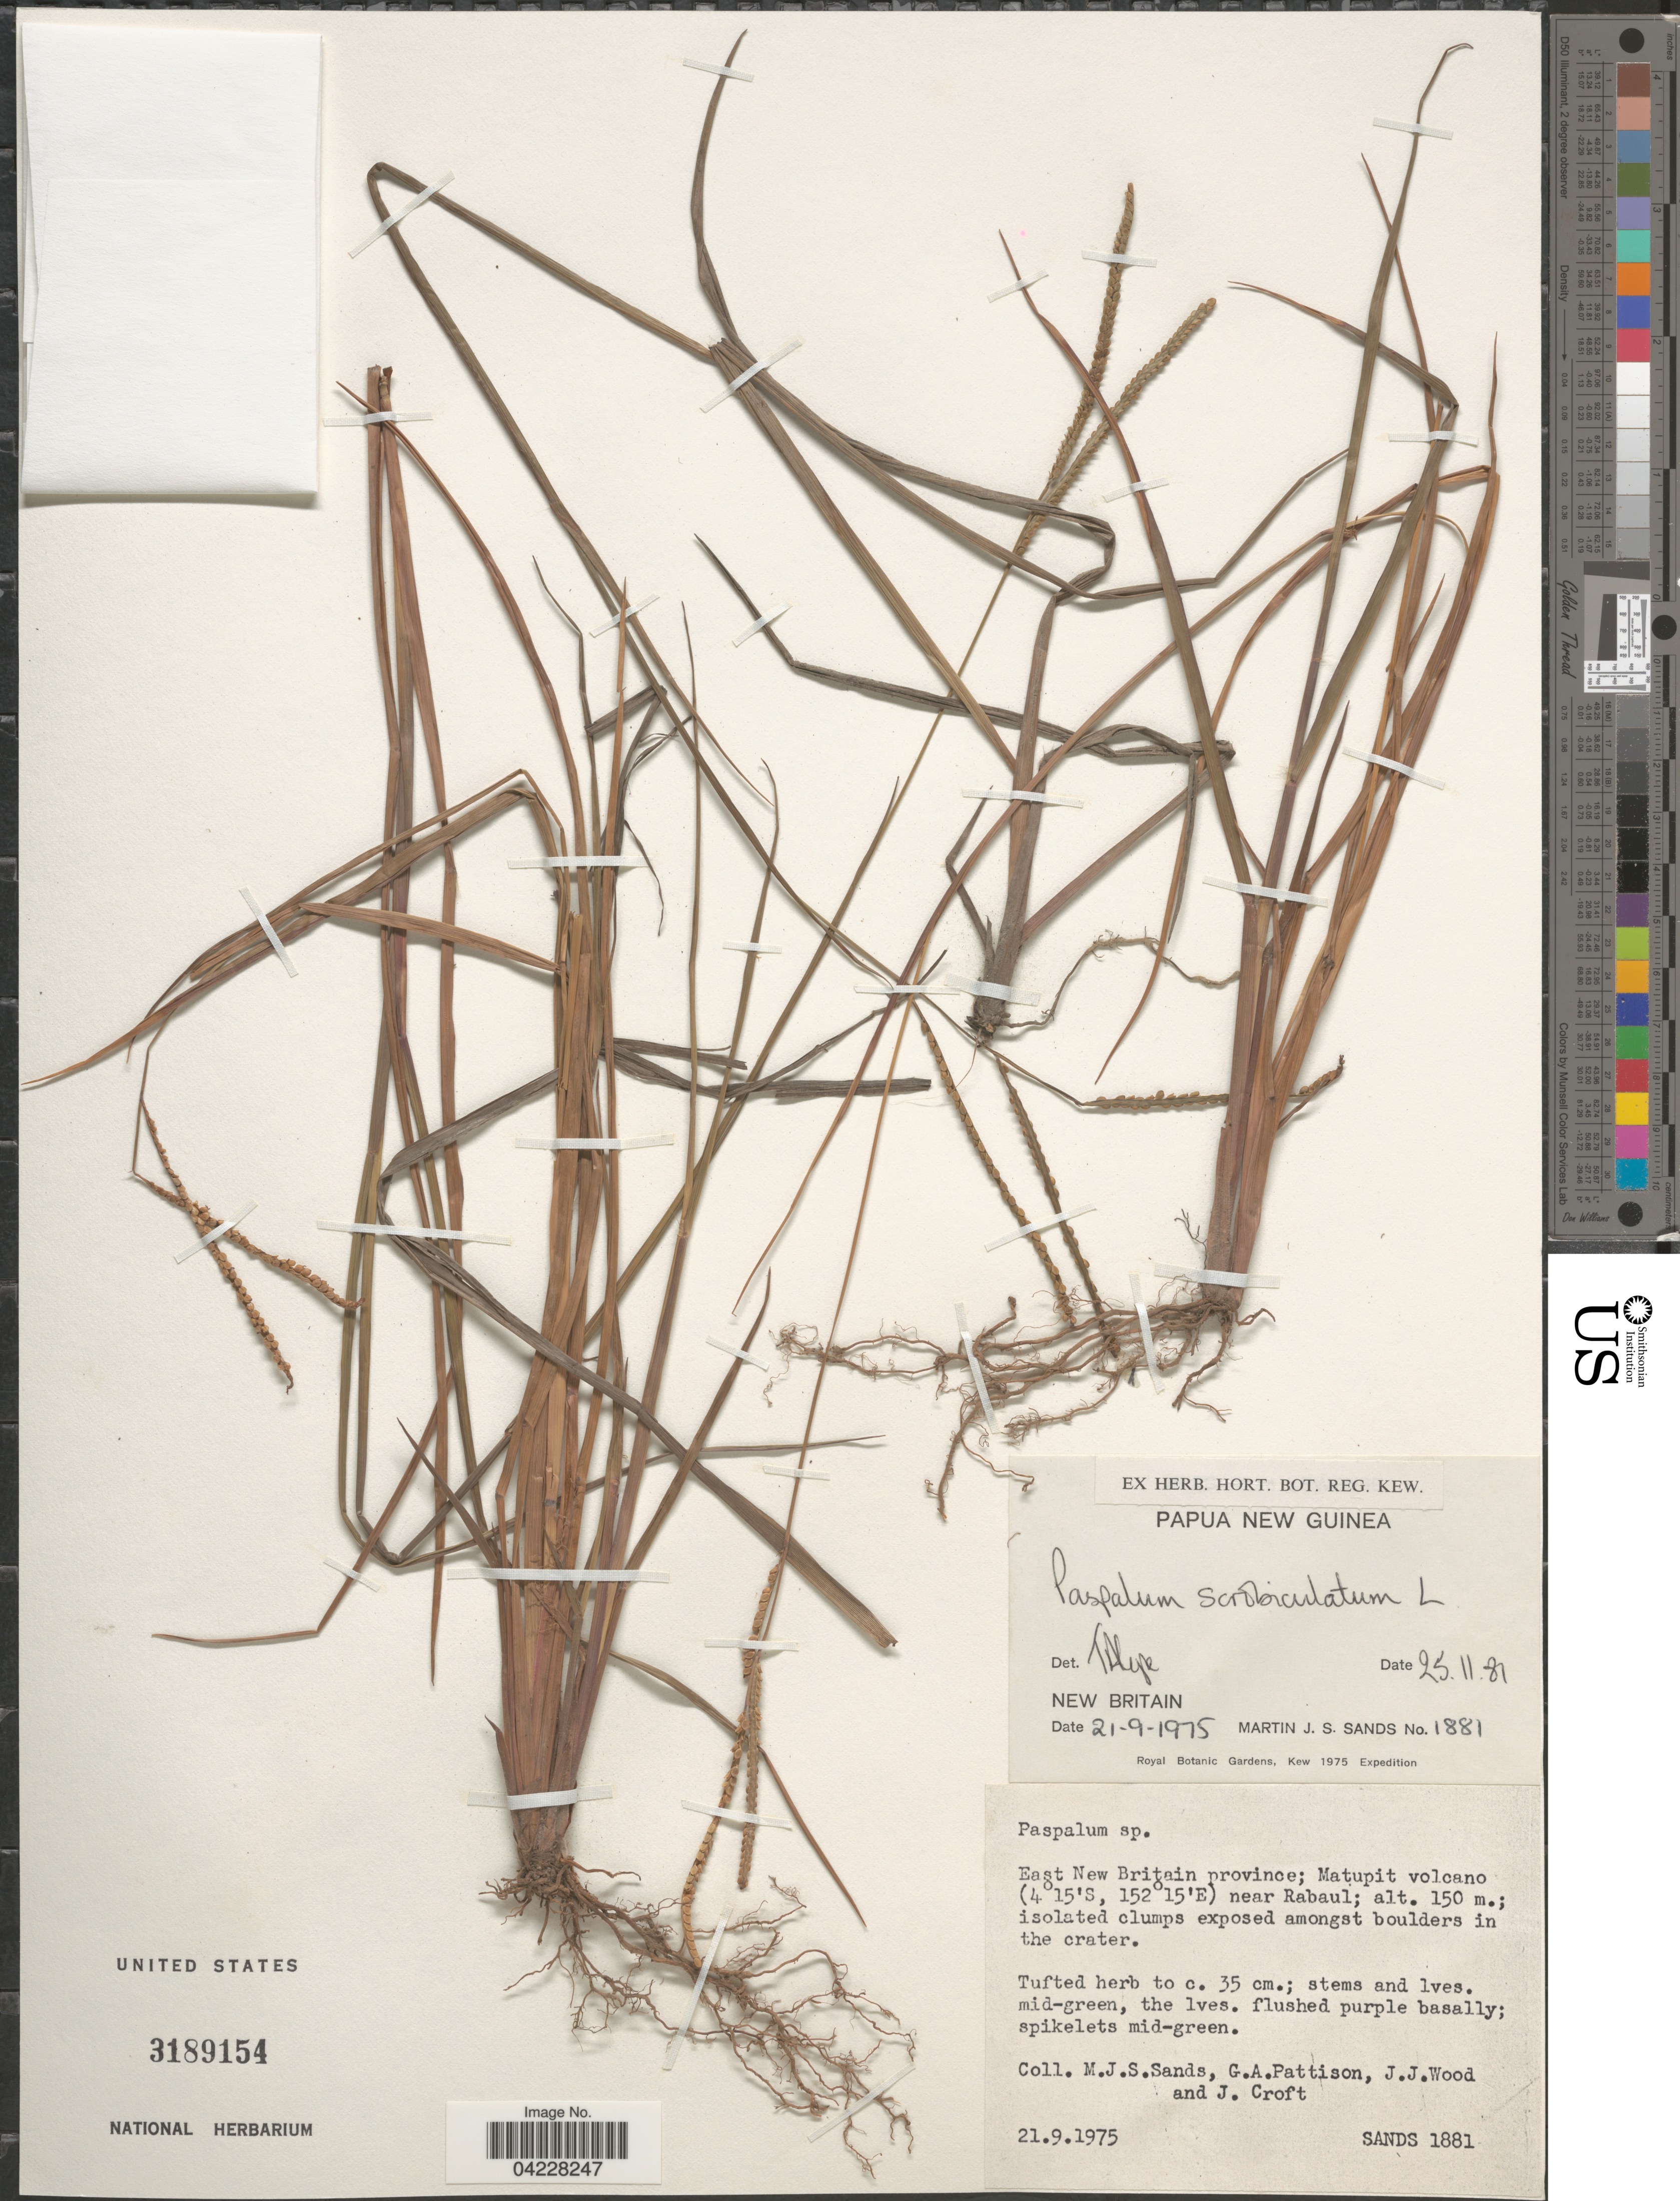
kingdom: Plantae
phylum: Tracheophyta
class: Liliopsida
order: Poales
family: Poaceae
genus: Paspalum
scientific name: Paspalum scrobiculatum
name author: L.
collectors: M. Sands, G. Pattison, J. Wood & J. Croft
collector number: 1881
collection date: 1975-09-21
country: Papua New Guinea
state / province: East New Britain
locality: New Britain. Royal Botanic Gardens, Kew 1975 Expedition. Matupit volcano near Rabaul.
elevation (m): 150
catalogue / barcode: US 3189154